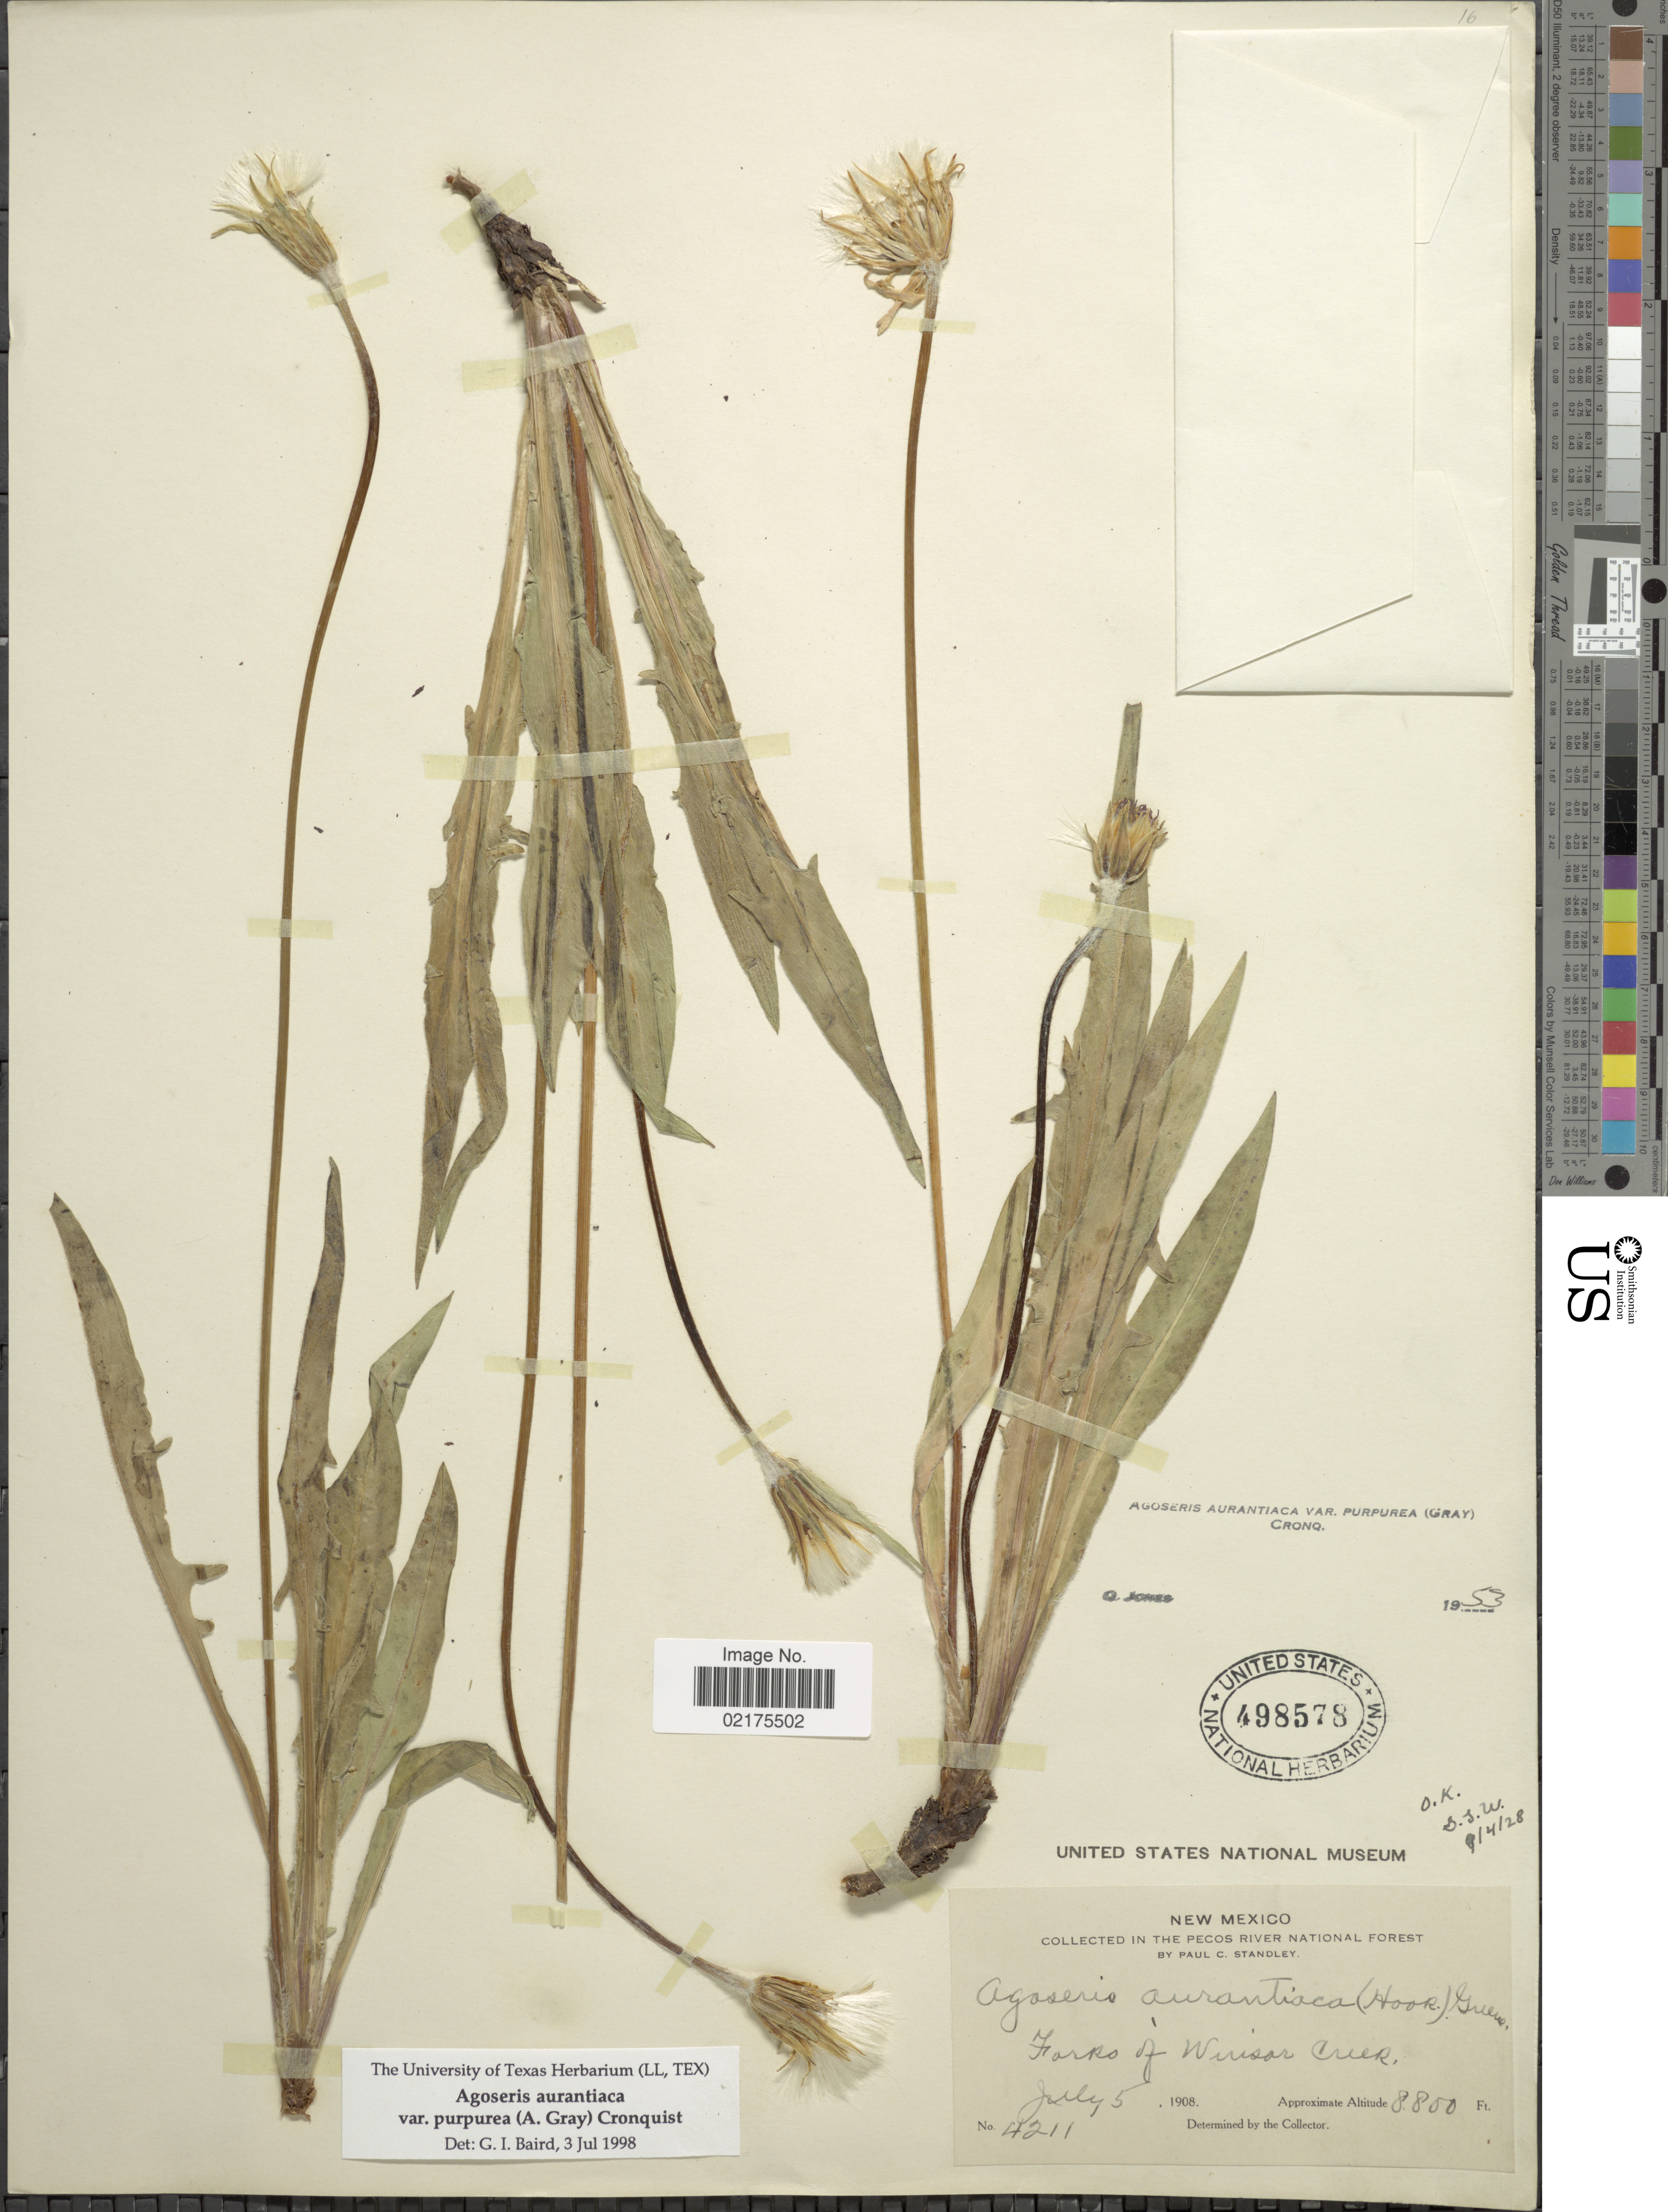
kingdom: Plantae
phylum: Tracheophyta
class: Magnoliopsida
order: Asterales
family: Asteraceae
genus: Agoseris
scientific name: Agoseris aurantiaca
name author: (Hook.) Greene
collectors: P. C. Standley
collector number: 4211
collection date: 1908-07-05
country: United States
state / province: New Mexico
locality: The Pecos River National Forest, Forest of Winsor Creek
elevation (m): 2682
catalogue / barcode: US 498578